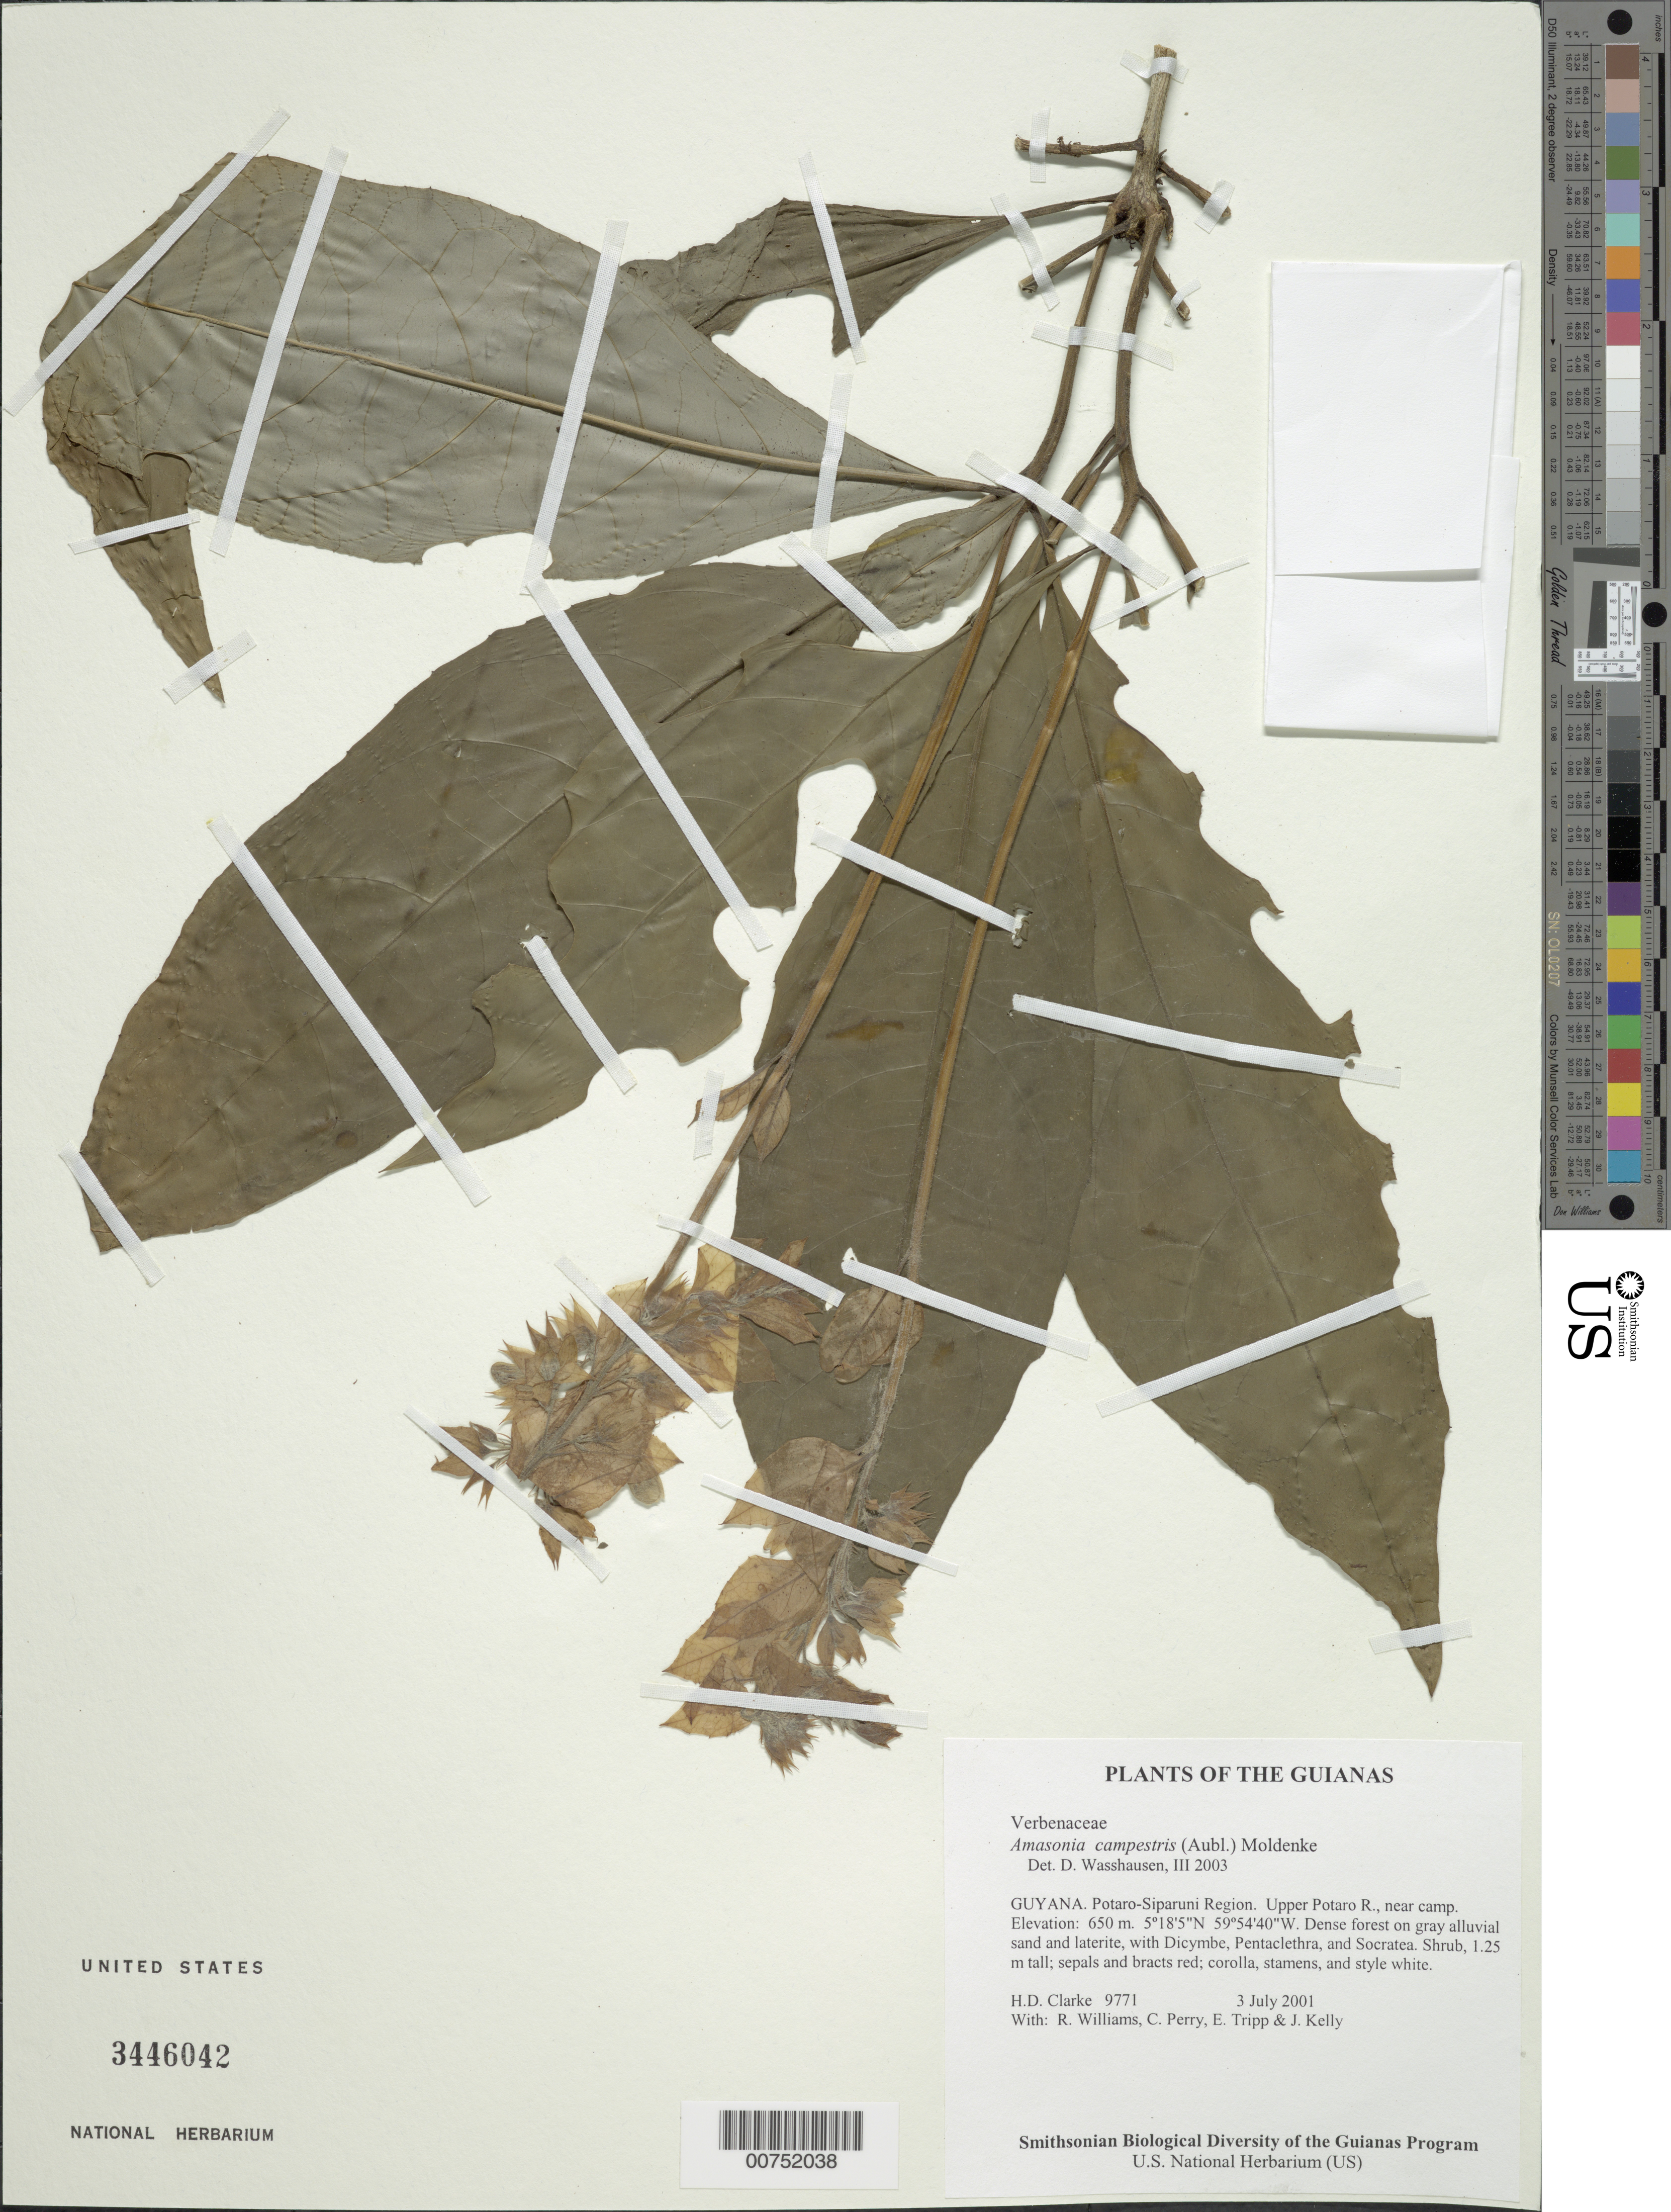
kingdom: Plantae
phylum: Tracheophyta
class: Magnoliopsida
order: Lamiales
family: Lamiaceae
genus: Amasonia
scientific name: Amasonia campestris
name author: (Aubl.) Moldenke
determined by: Wasshausen, Dieter C., (BOT), Smithsonian Institution - National Museum of Natural History (UNITED STATES)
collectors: H. D. Clarke, R. Williams, C. Perry, E. Tripp & J. Kelly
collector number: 9771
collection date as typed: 3 July 2001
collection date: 2001-07-03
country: Guyana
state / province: Potaro-Siparuni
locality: Upper Potaro R., near camp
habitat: Dense forest on gray alluvial sand and laterite, with Dicymbe, Pentaclethra, and Socratea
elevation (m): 650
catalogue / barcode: US 3446042